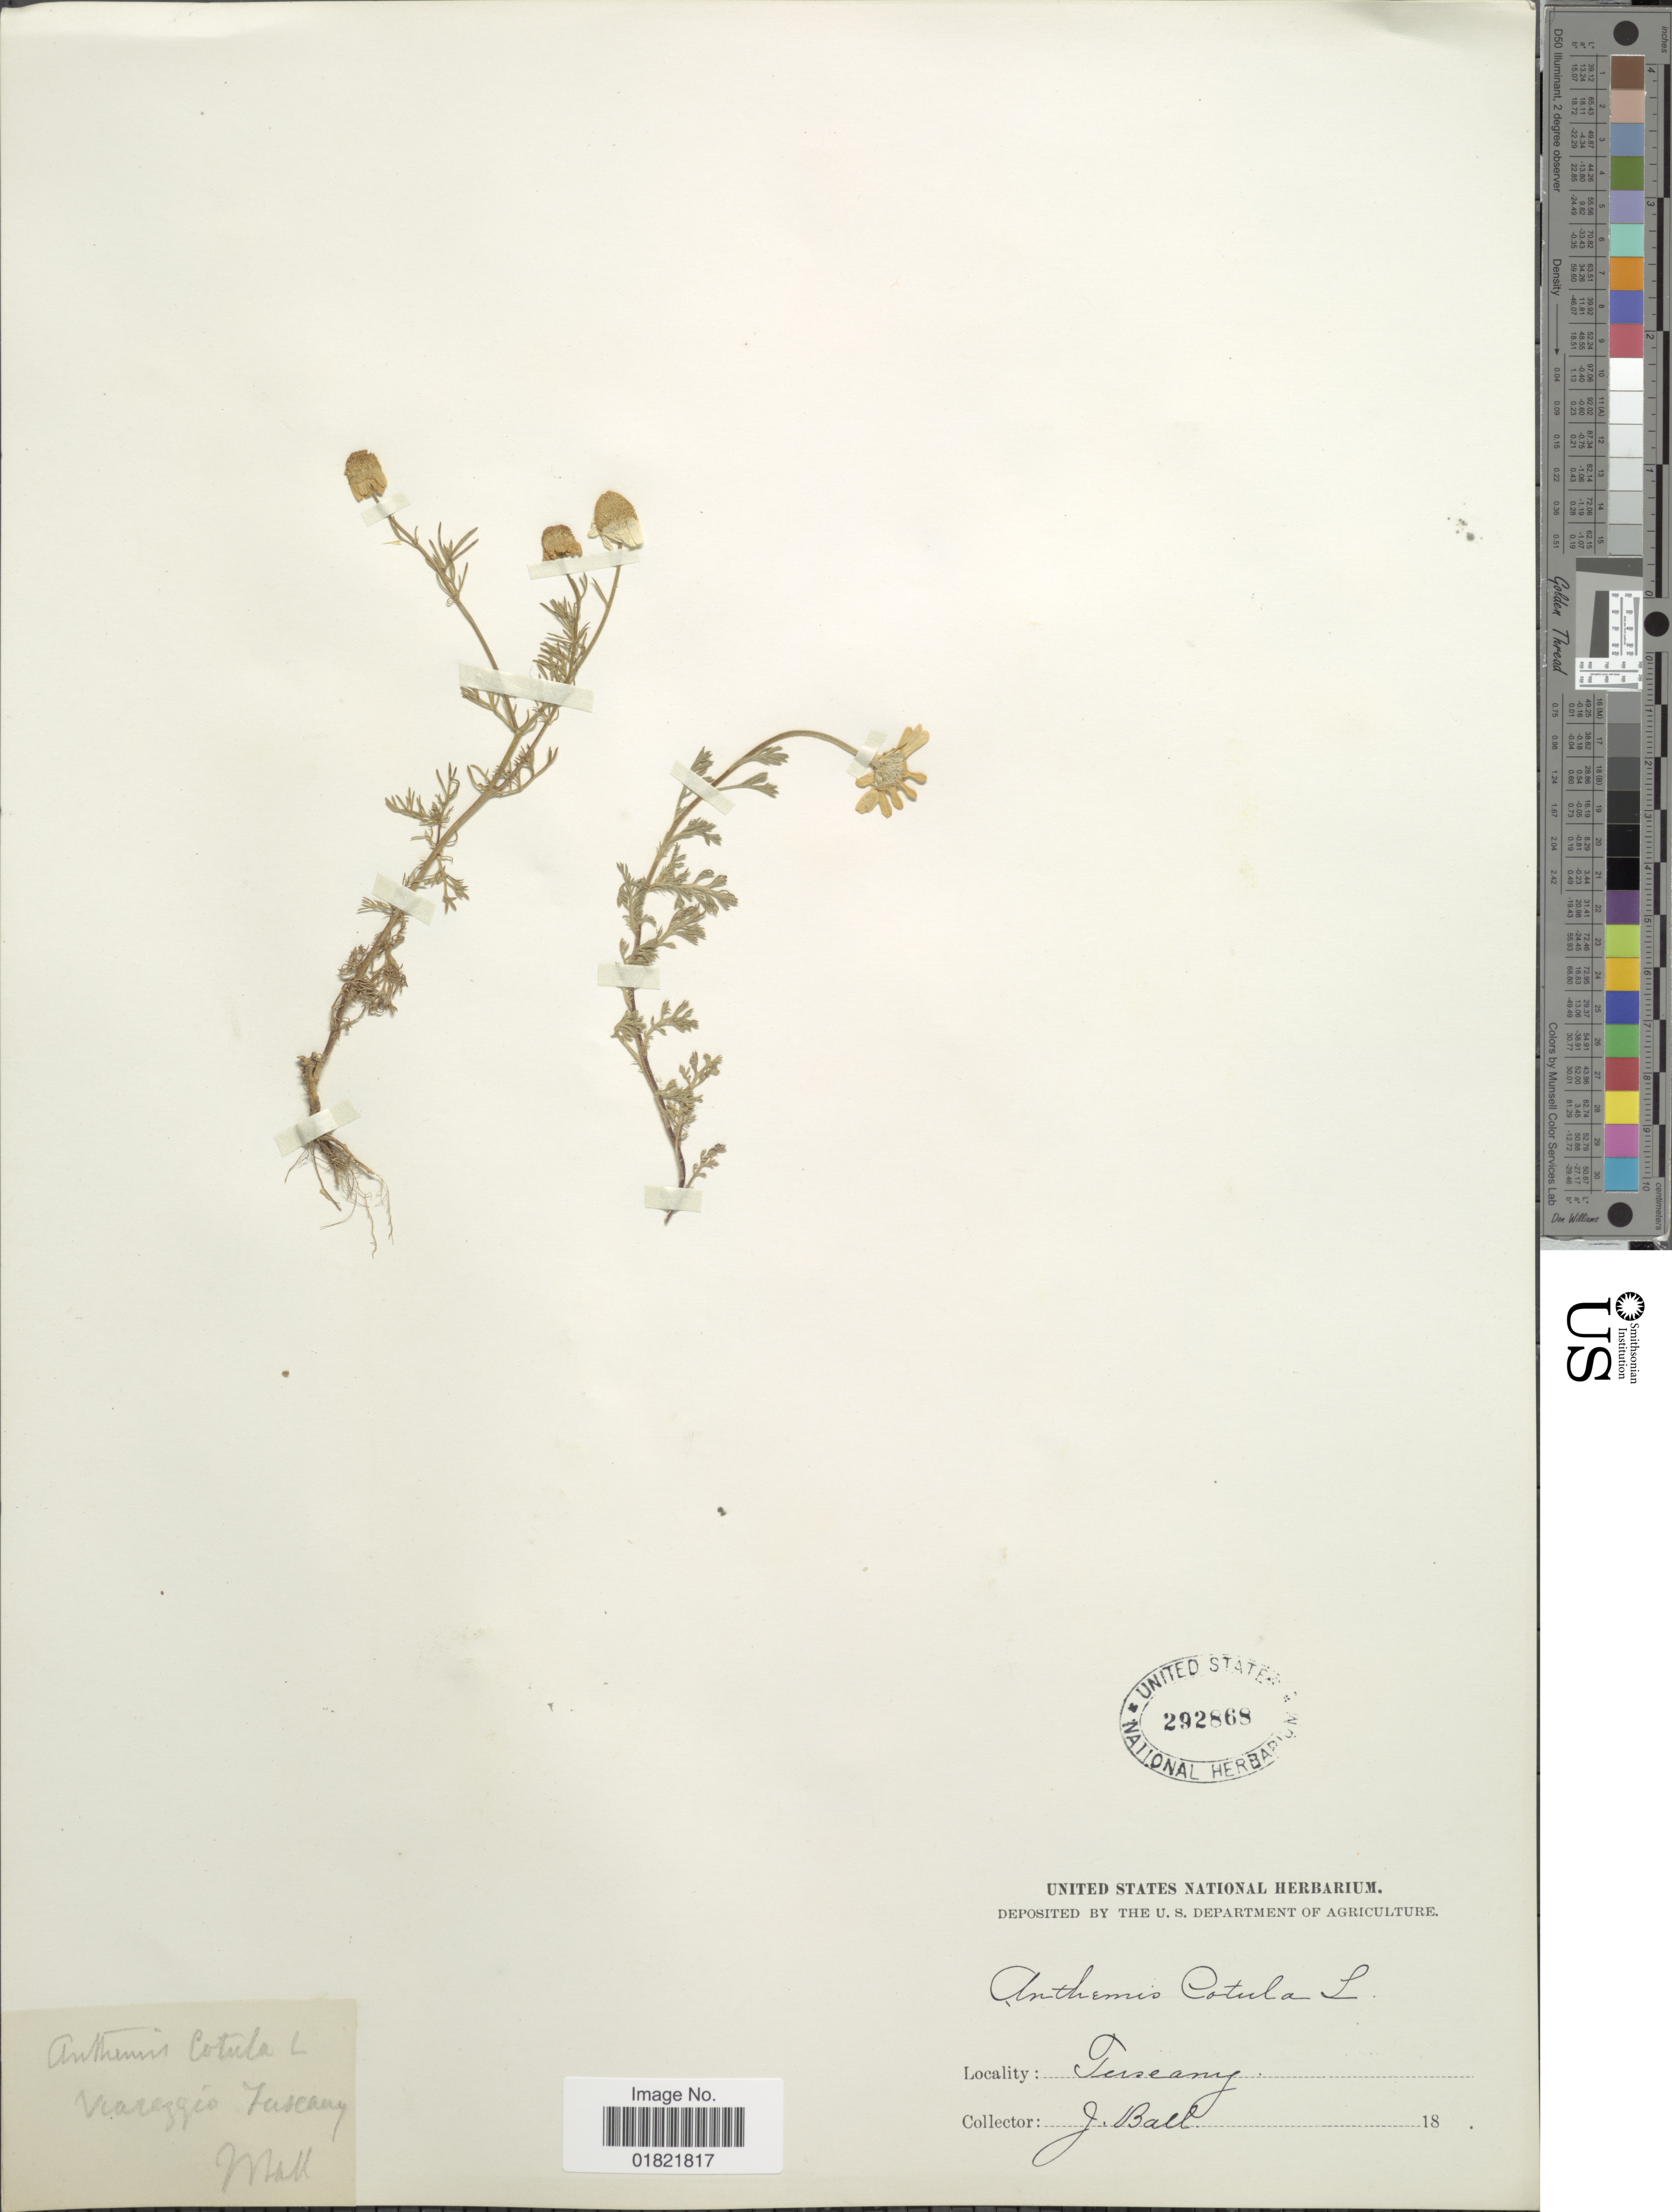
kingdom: Plantae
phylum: Tracheophyta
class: Magnoliopsida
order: Asterales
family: Asteraceae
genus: Anthemis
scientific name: Anthemis cotula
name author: L.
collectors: J. Ball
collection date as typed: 18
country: Italy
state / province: Tuscany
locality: Viareggio Tuscany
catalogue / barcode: US 292868